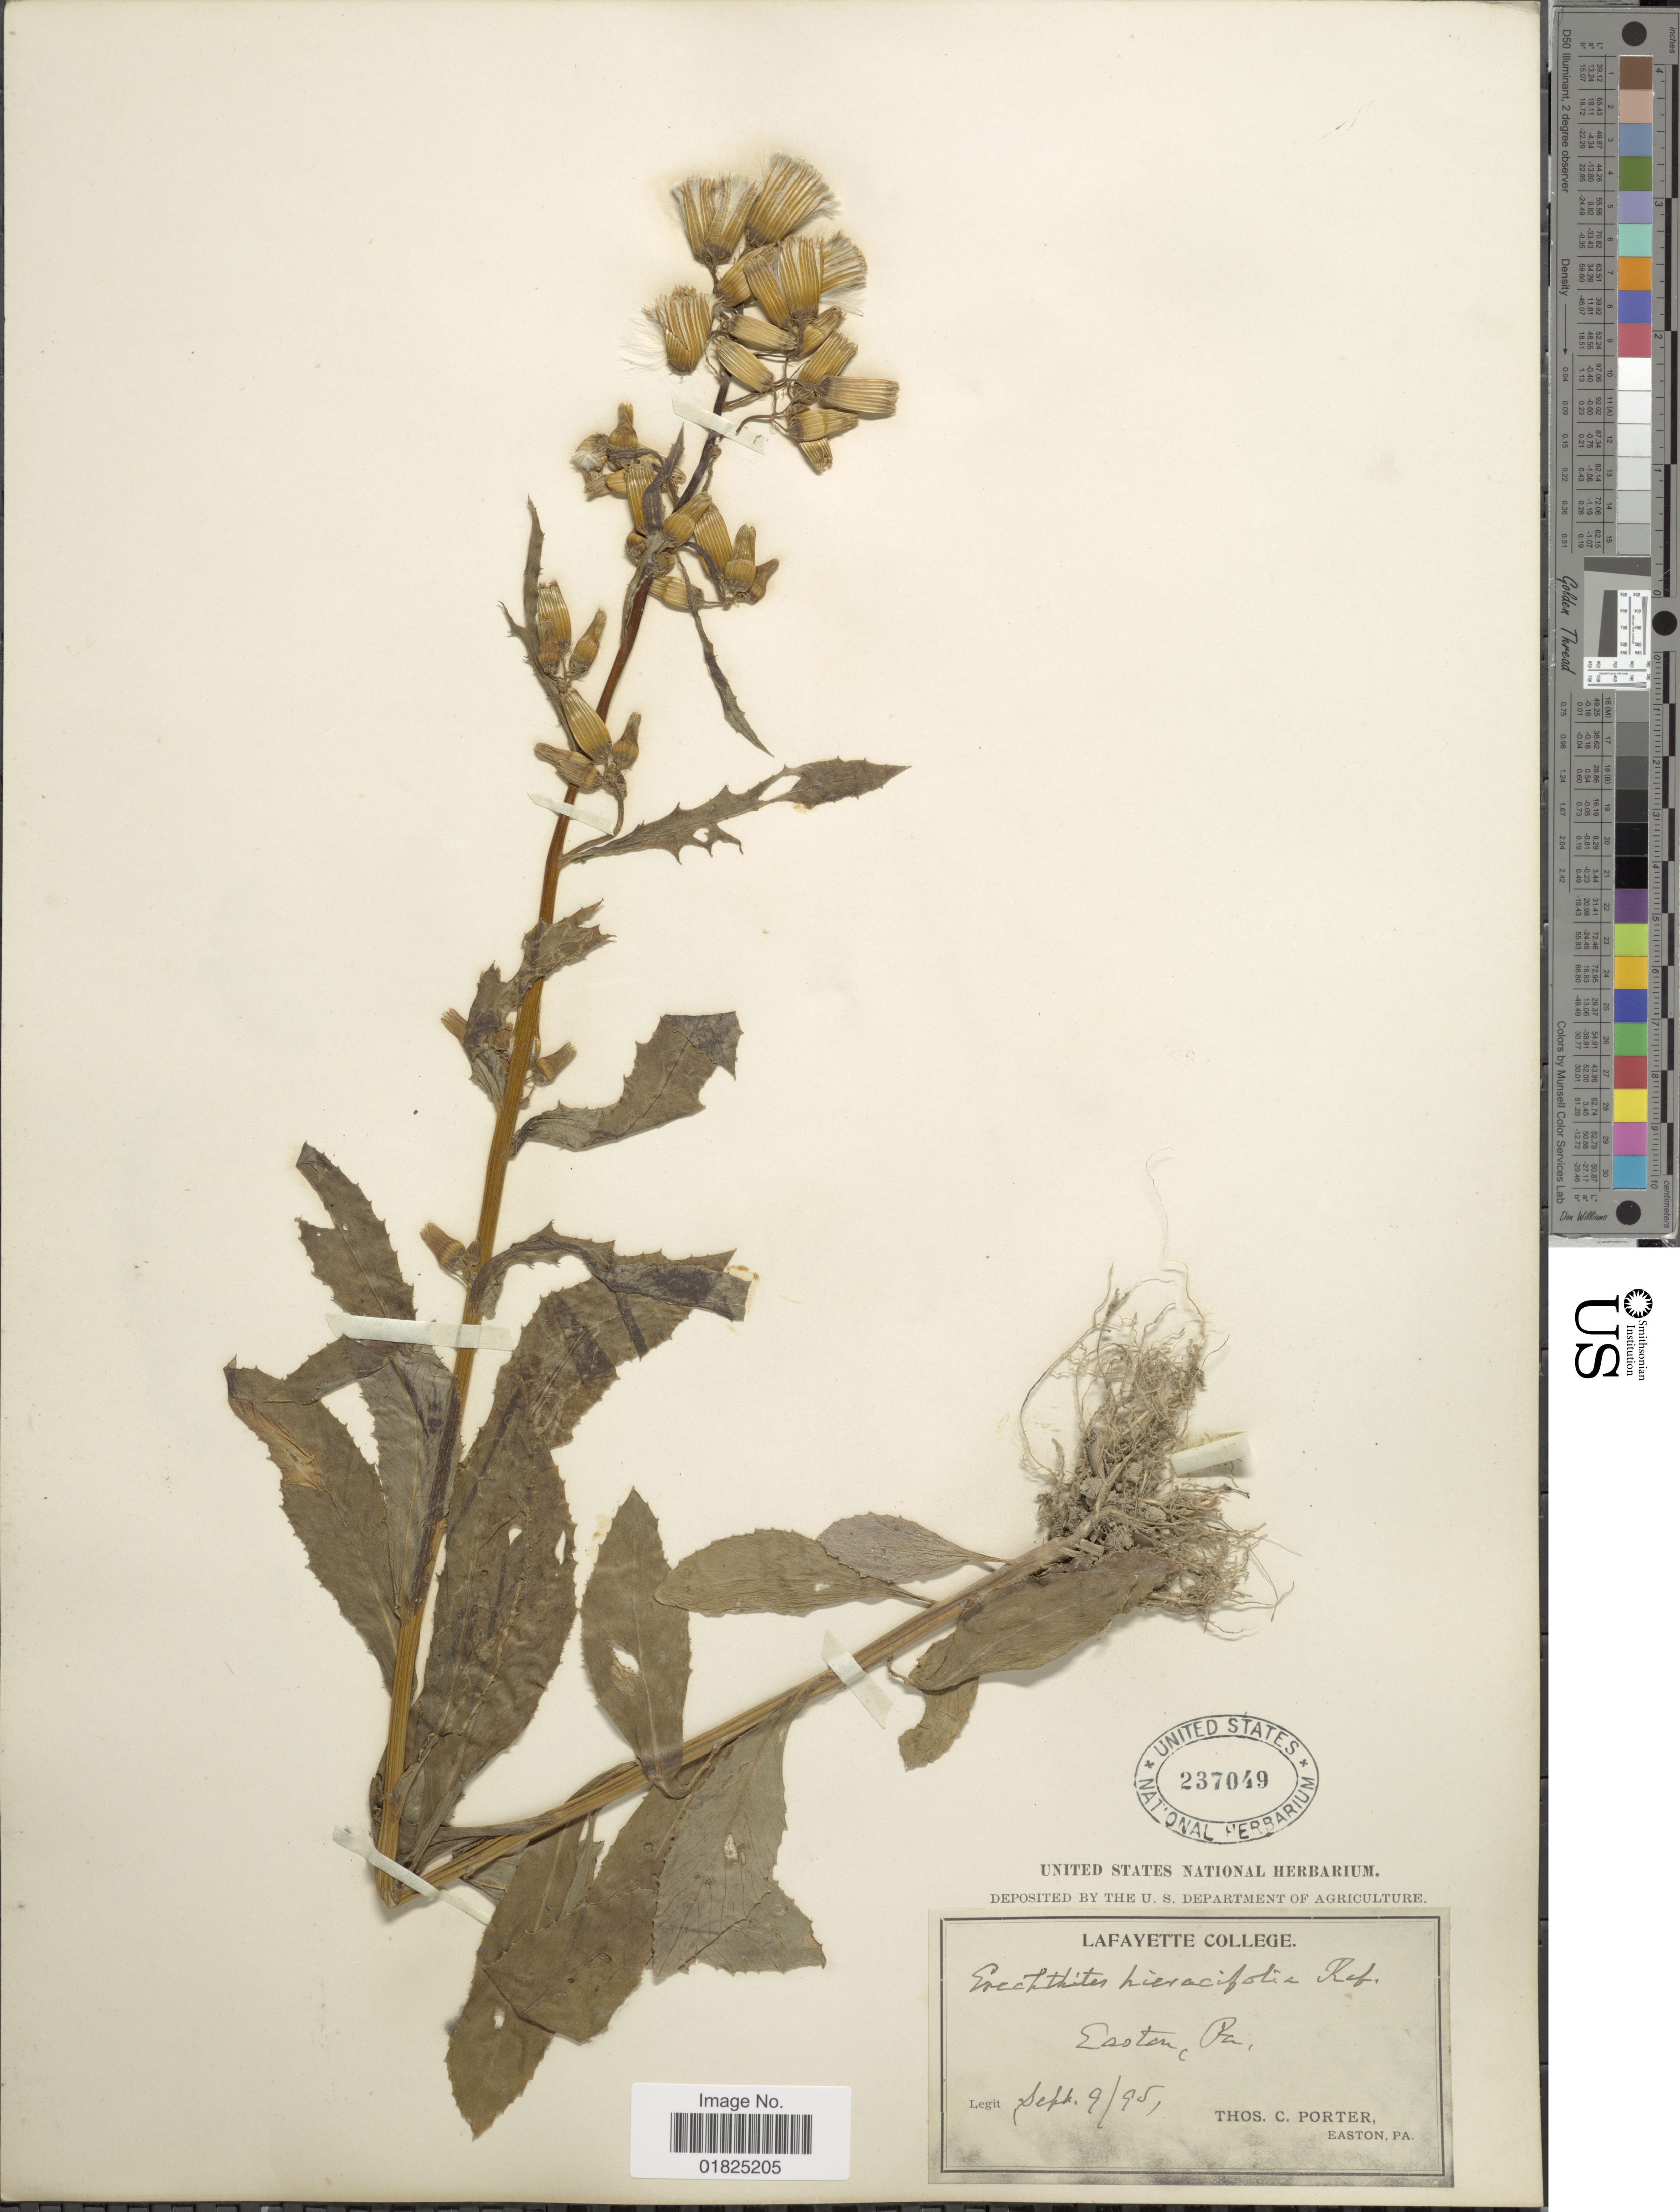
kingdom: Plantae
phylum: Tracheophyta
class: Magnoliopsida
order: Asterales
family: Asteraceae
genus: Erechtites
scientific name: Erechtites hieraciifolius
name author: (L.) Raf. ex DC.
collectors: T. C. Porter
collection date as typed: Transcribed d/m/y: 9/9/95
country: United States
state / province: Pennsylvania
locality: Easton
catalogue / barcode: US 237049